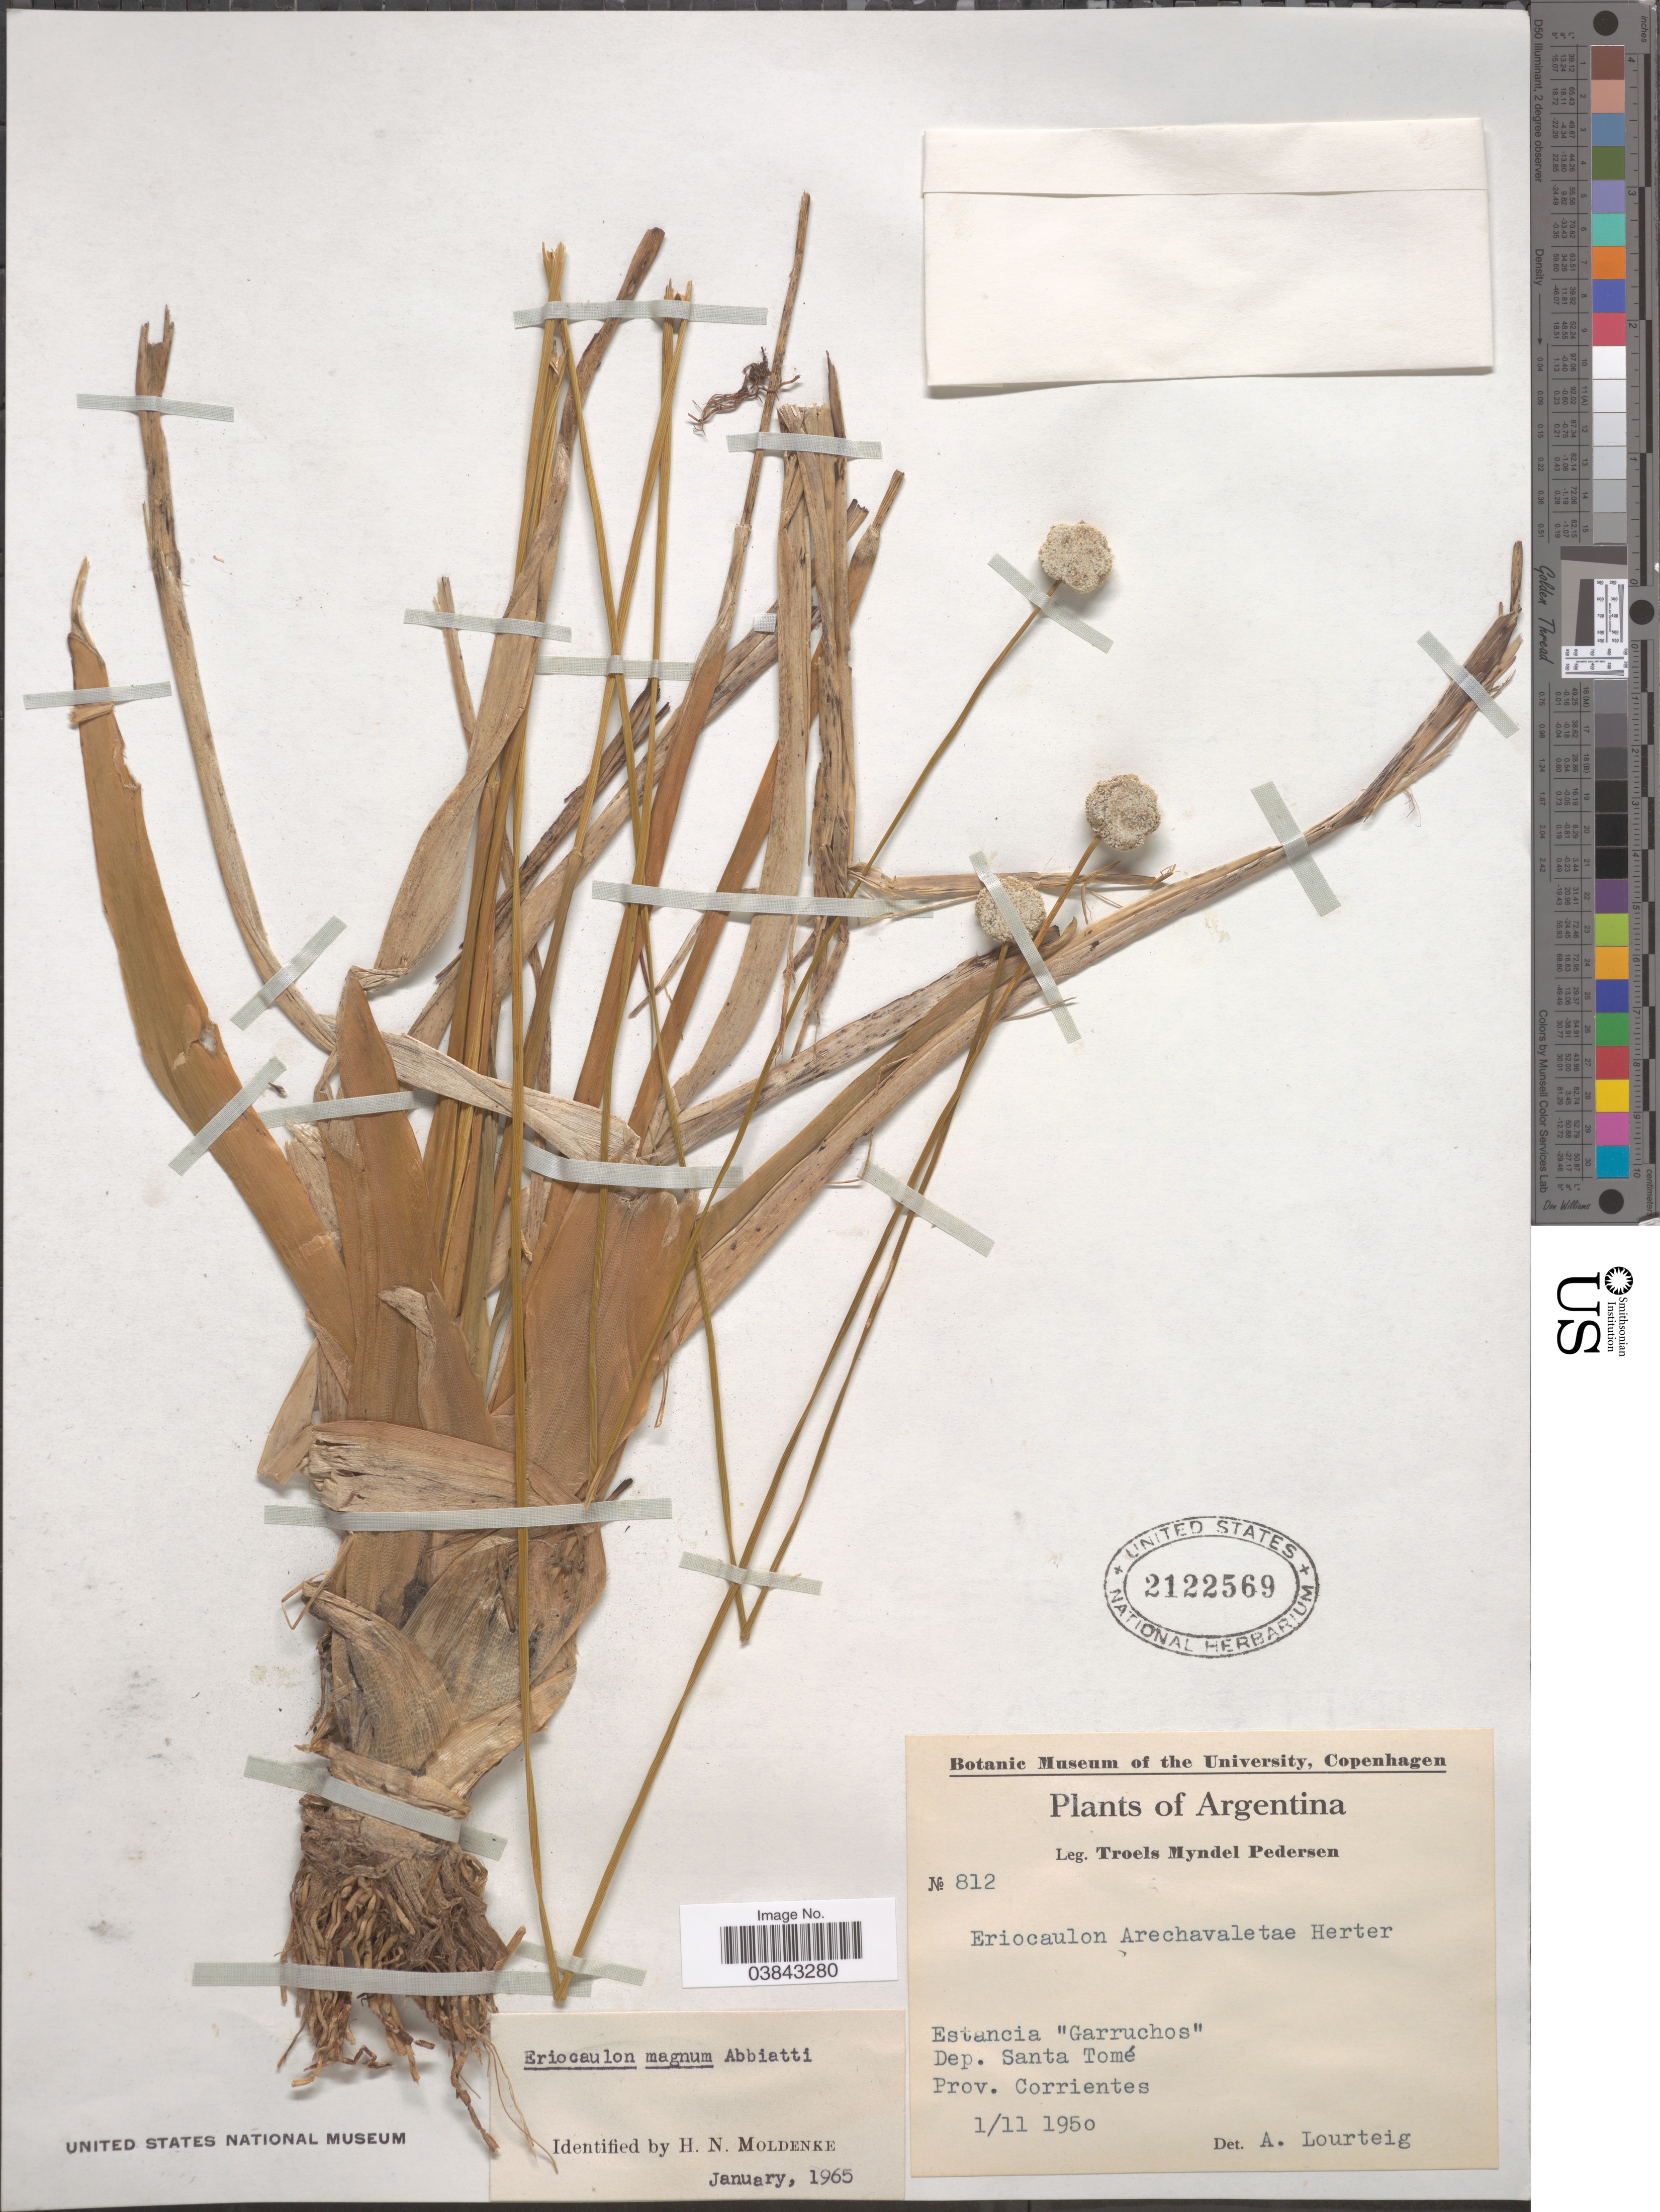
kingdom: Plantae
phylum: Tracheophyta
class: Liliopsida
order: Poales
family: Eriocaulaceae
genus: Eriocaulon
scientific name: Eriocaulon magnum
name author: Abbiatti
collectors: T. Pederson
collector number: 812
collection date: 1950-11-01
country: Argentina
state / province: Corrientes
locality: Estancia "Garruchos". Dep. Santa Tomé.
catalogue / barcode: US 2122569